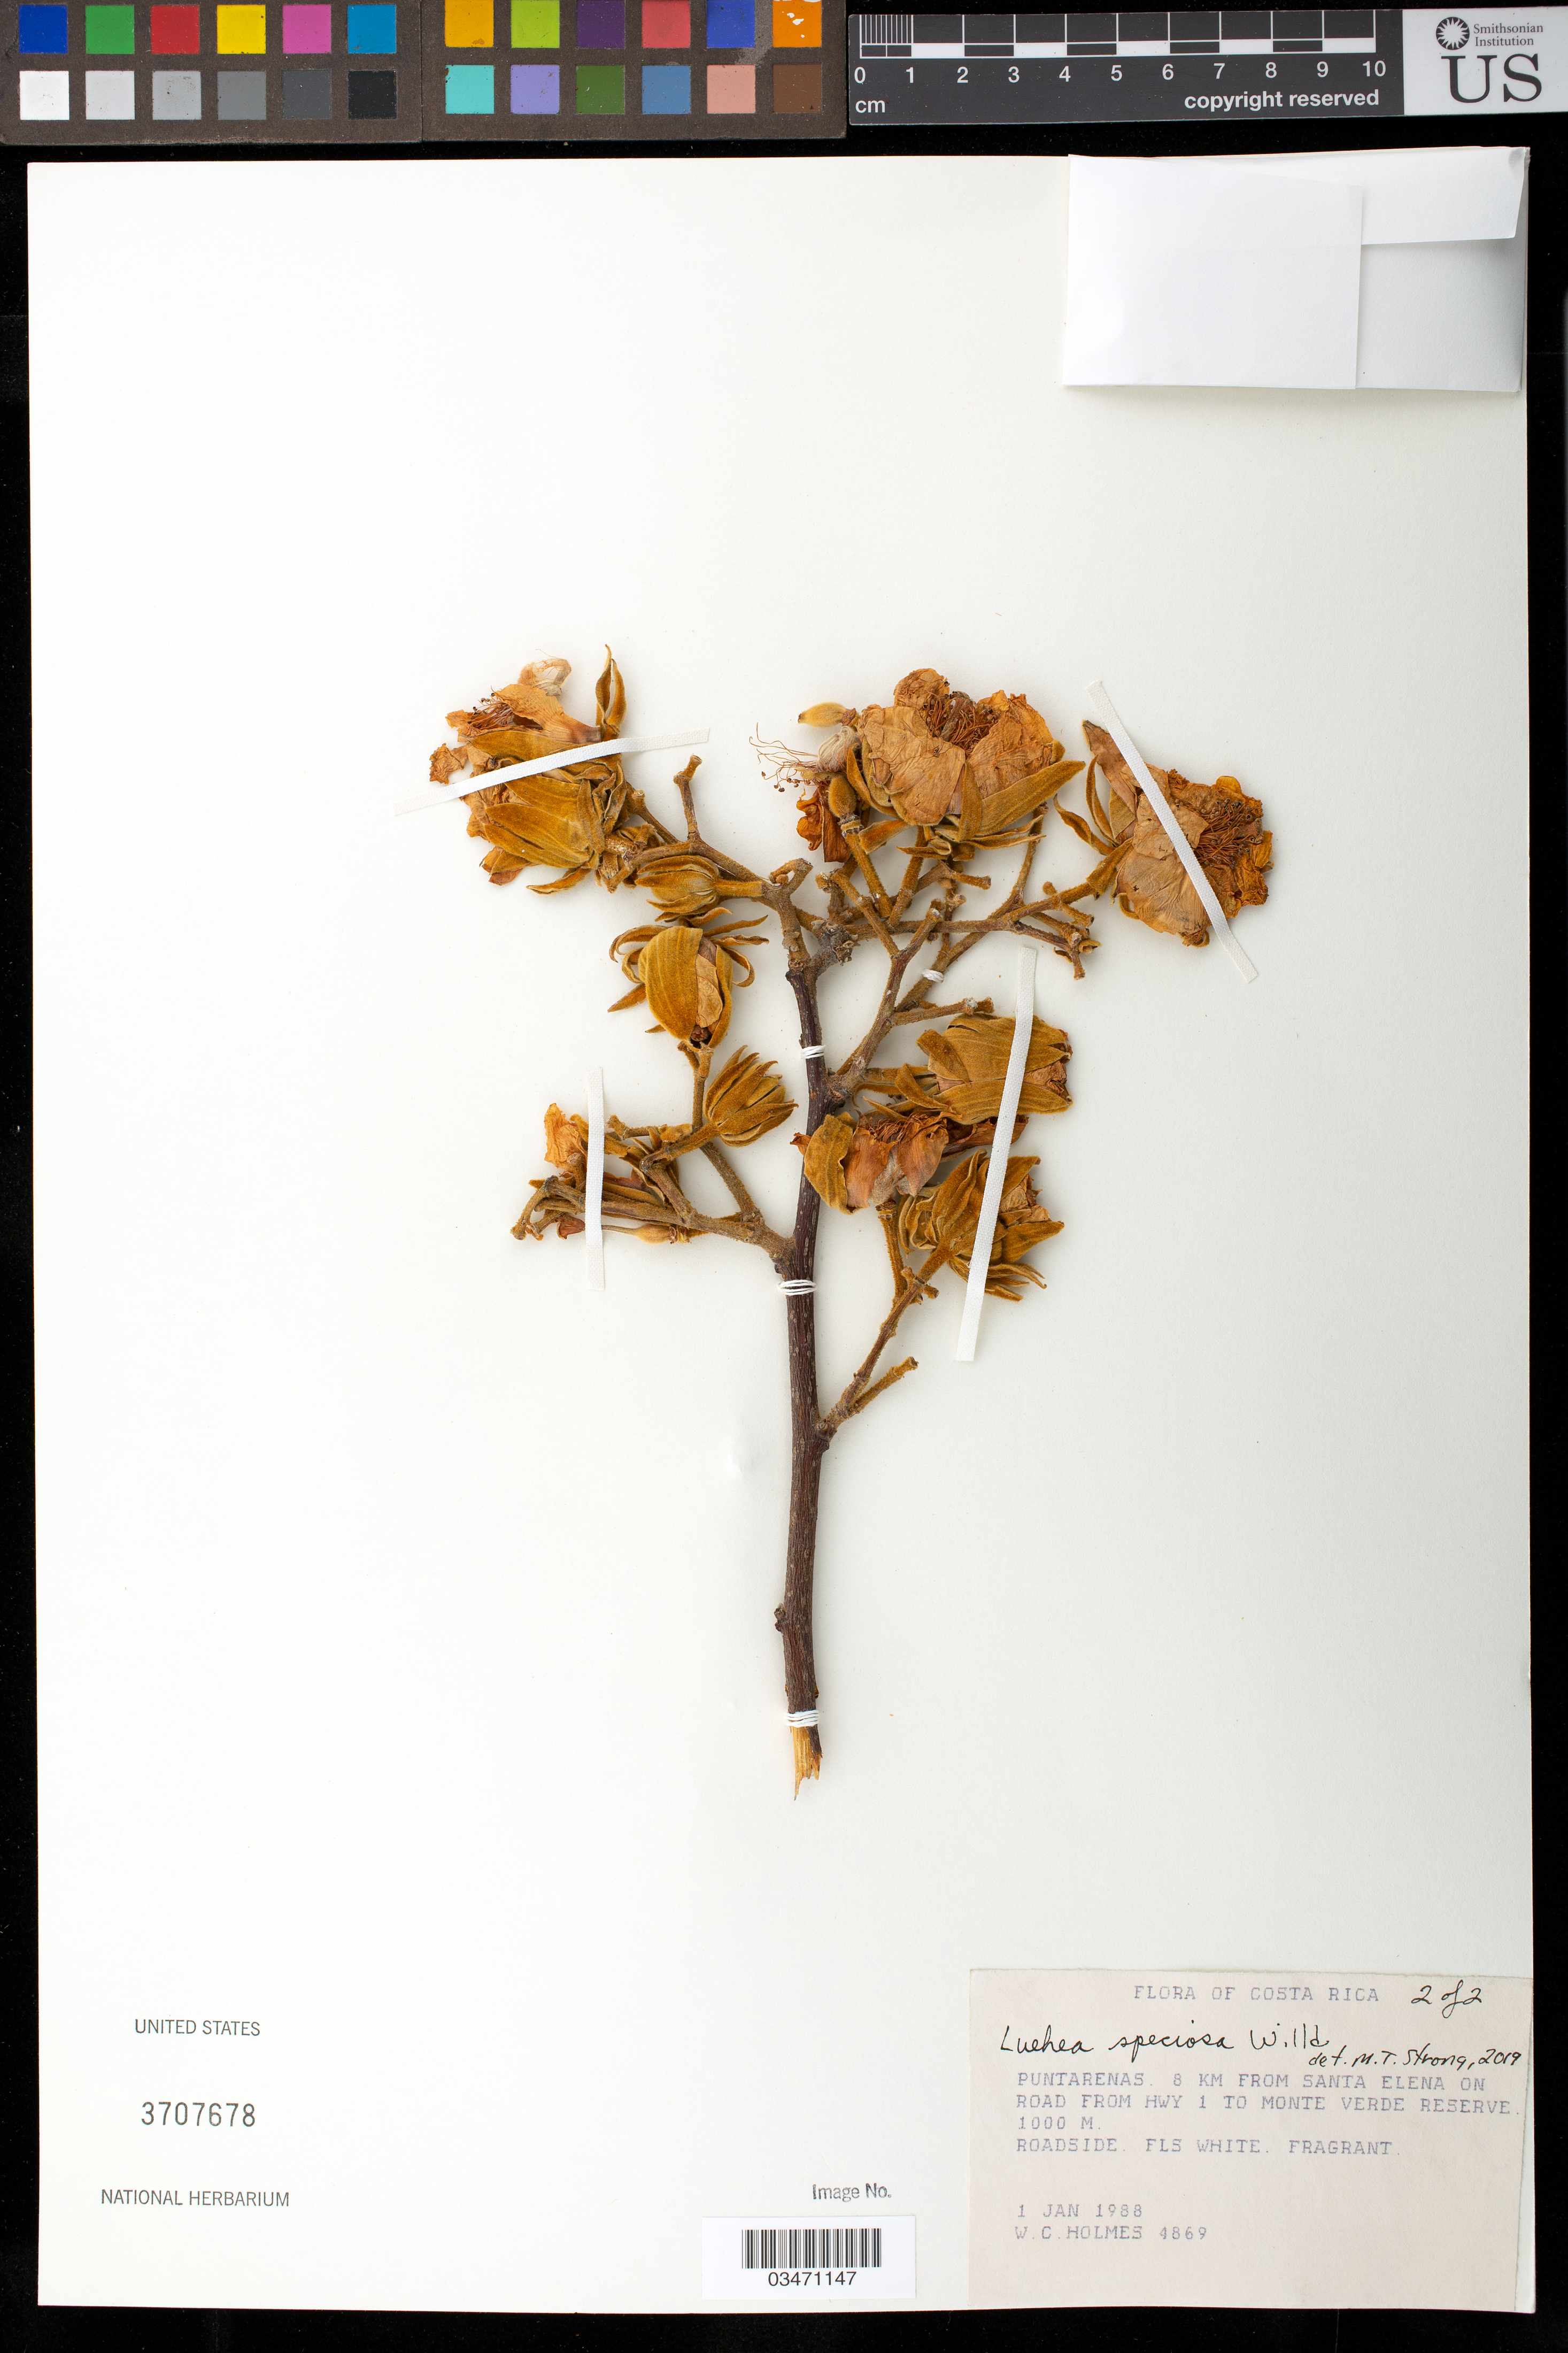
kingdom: Plantae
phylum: Tracheophyta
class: Magnoliopsida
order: Malvales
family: Malvaceae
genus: Luehea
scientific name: Luehea speciosa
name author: Willd.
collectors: W. Holmes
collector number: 4869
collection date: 1988-01-01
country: Costa Rica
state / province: Puntarenas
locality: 8 km from Santa Elena on road from Hwy 1 to Monte Verde Reserve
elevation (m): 1000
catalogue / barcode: US 3707678